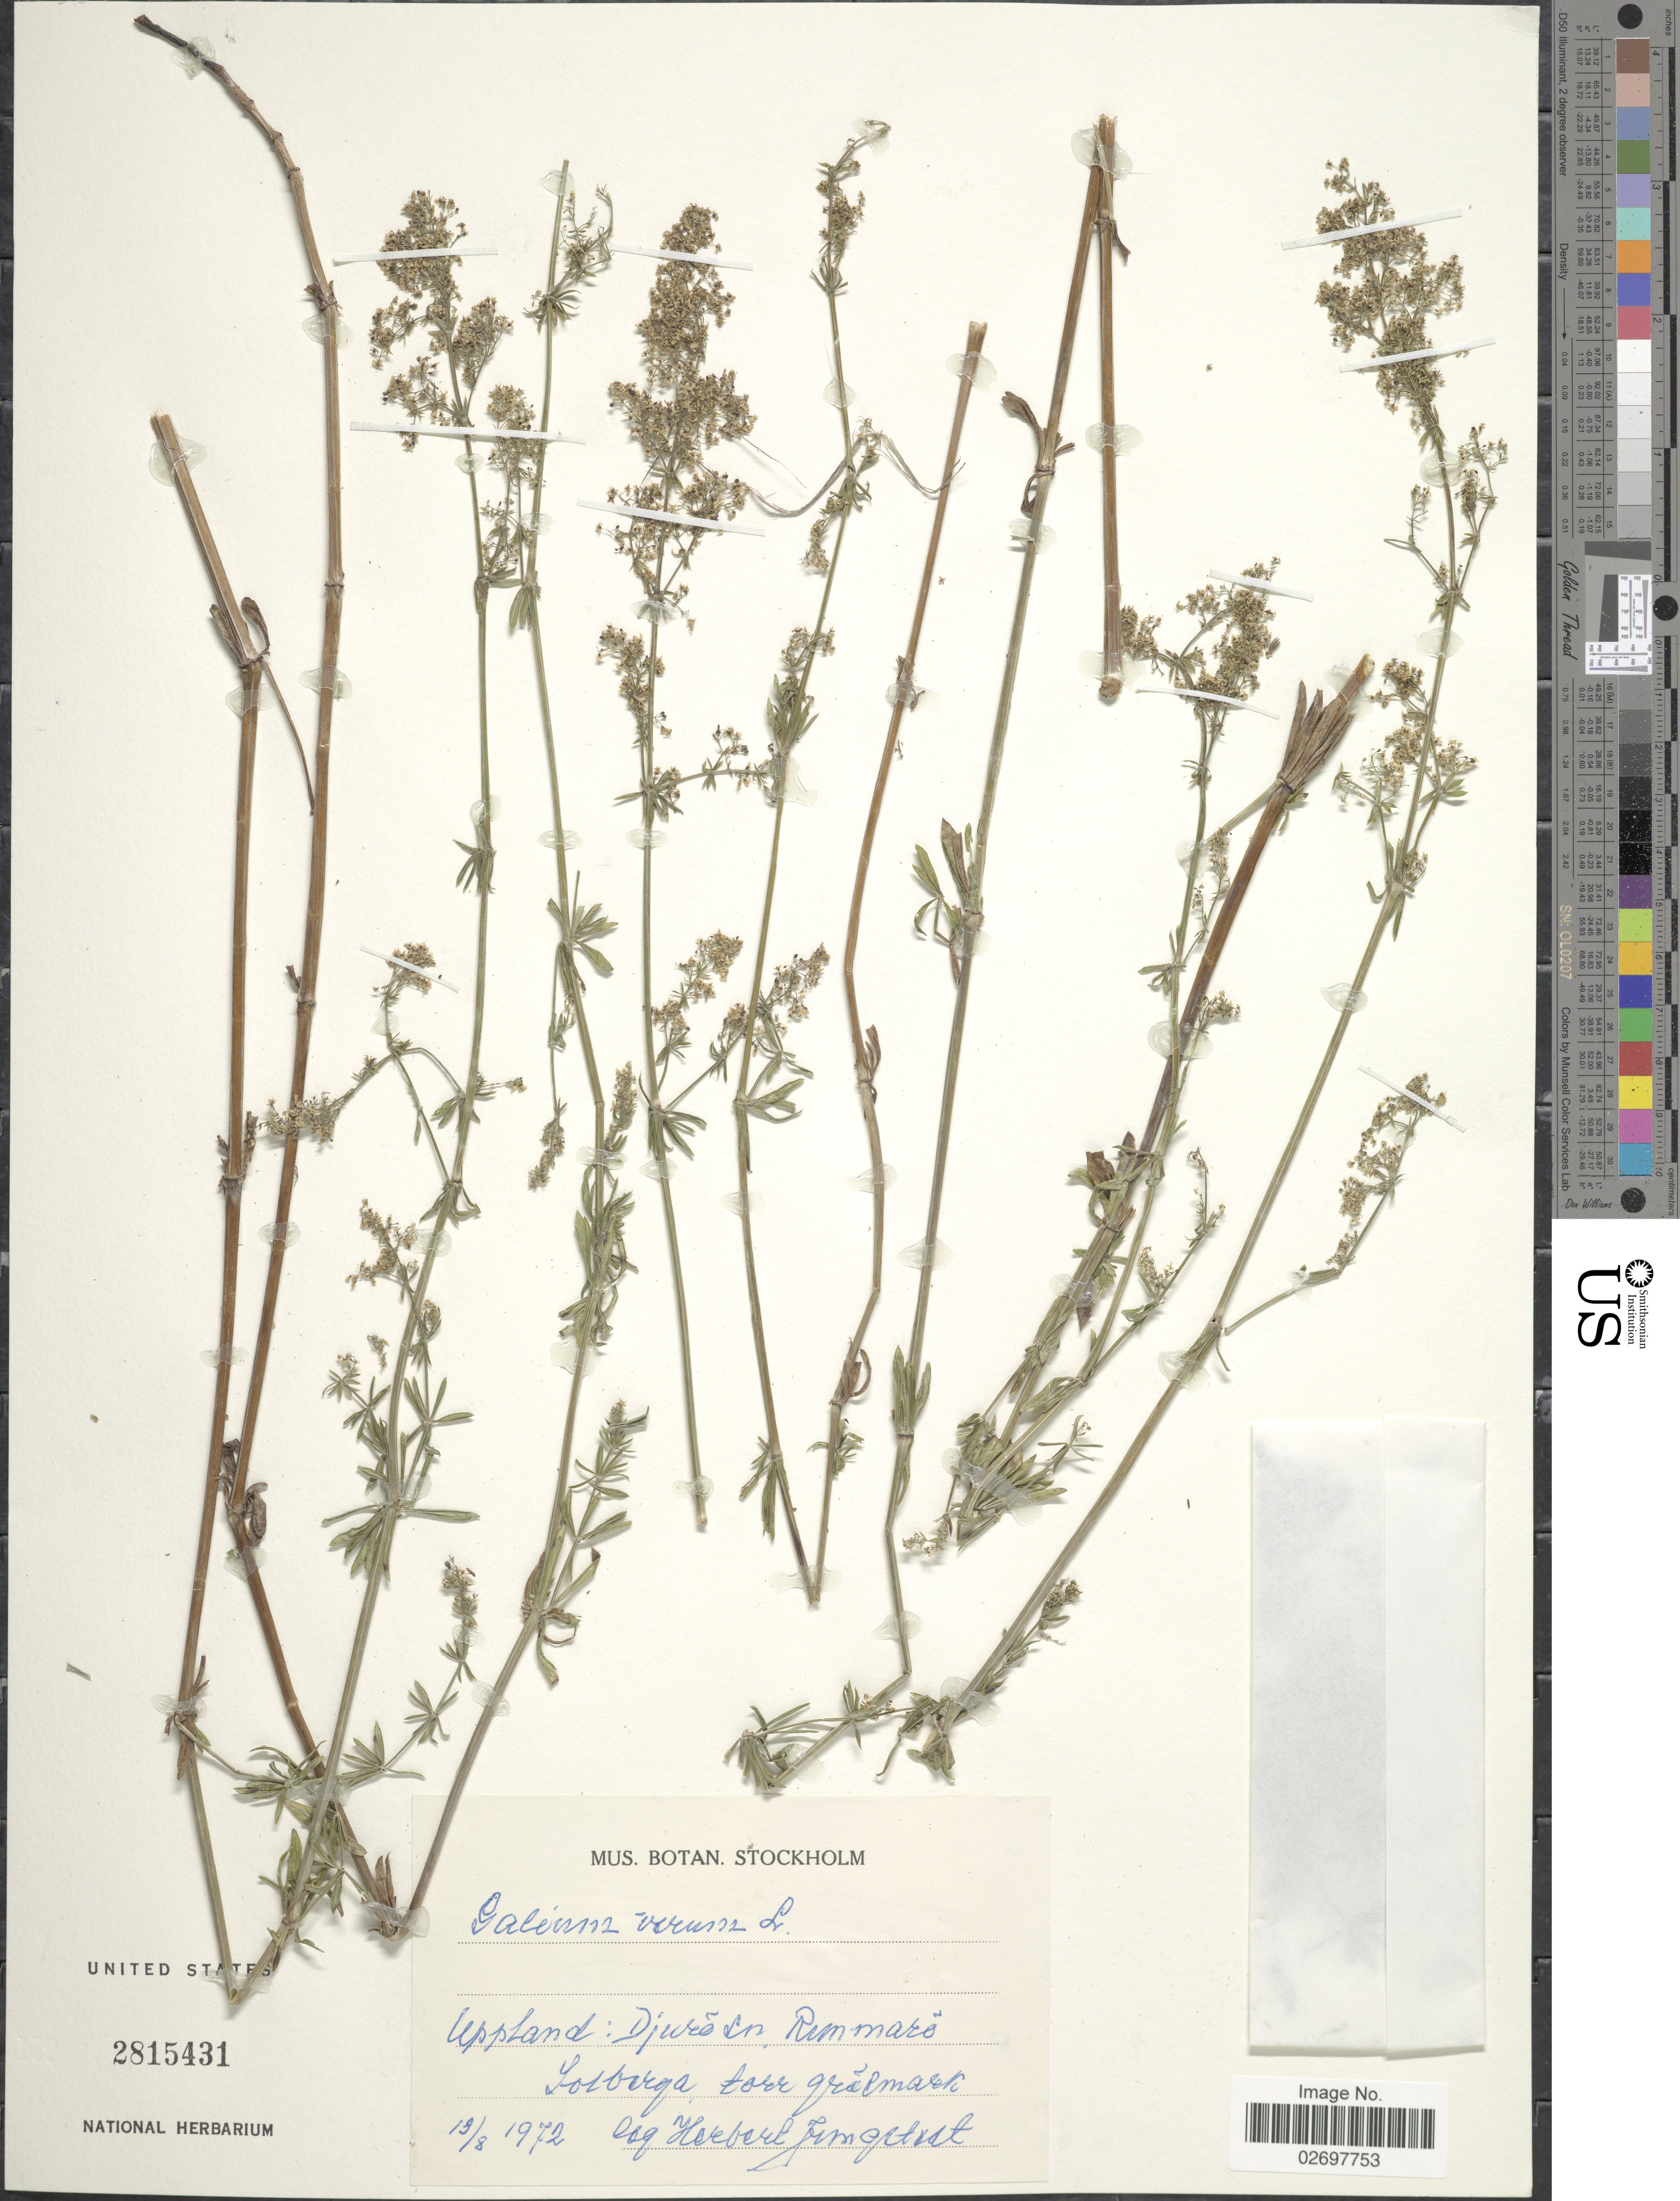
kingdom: Plantae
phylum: Tracheophyta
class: Magnoliopsida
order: Gentianales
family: Rubiaceae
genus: Galium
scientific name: Galium verum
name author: L.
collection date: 1972-08-13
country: Sweden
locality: Uppland, Djuro sn. Rummaro Solberga lor Grasmark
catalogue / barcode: US 2815431